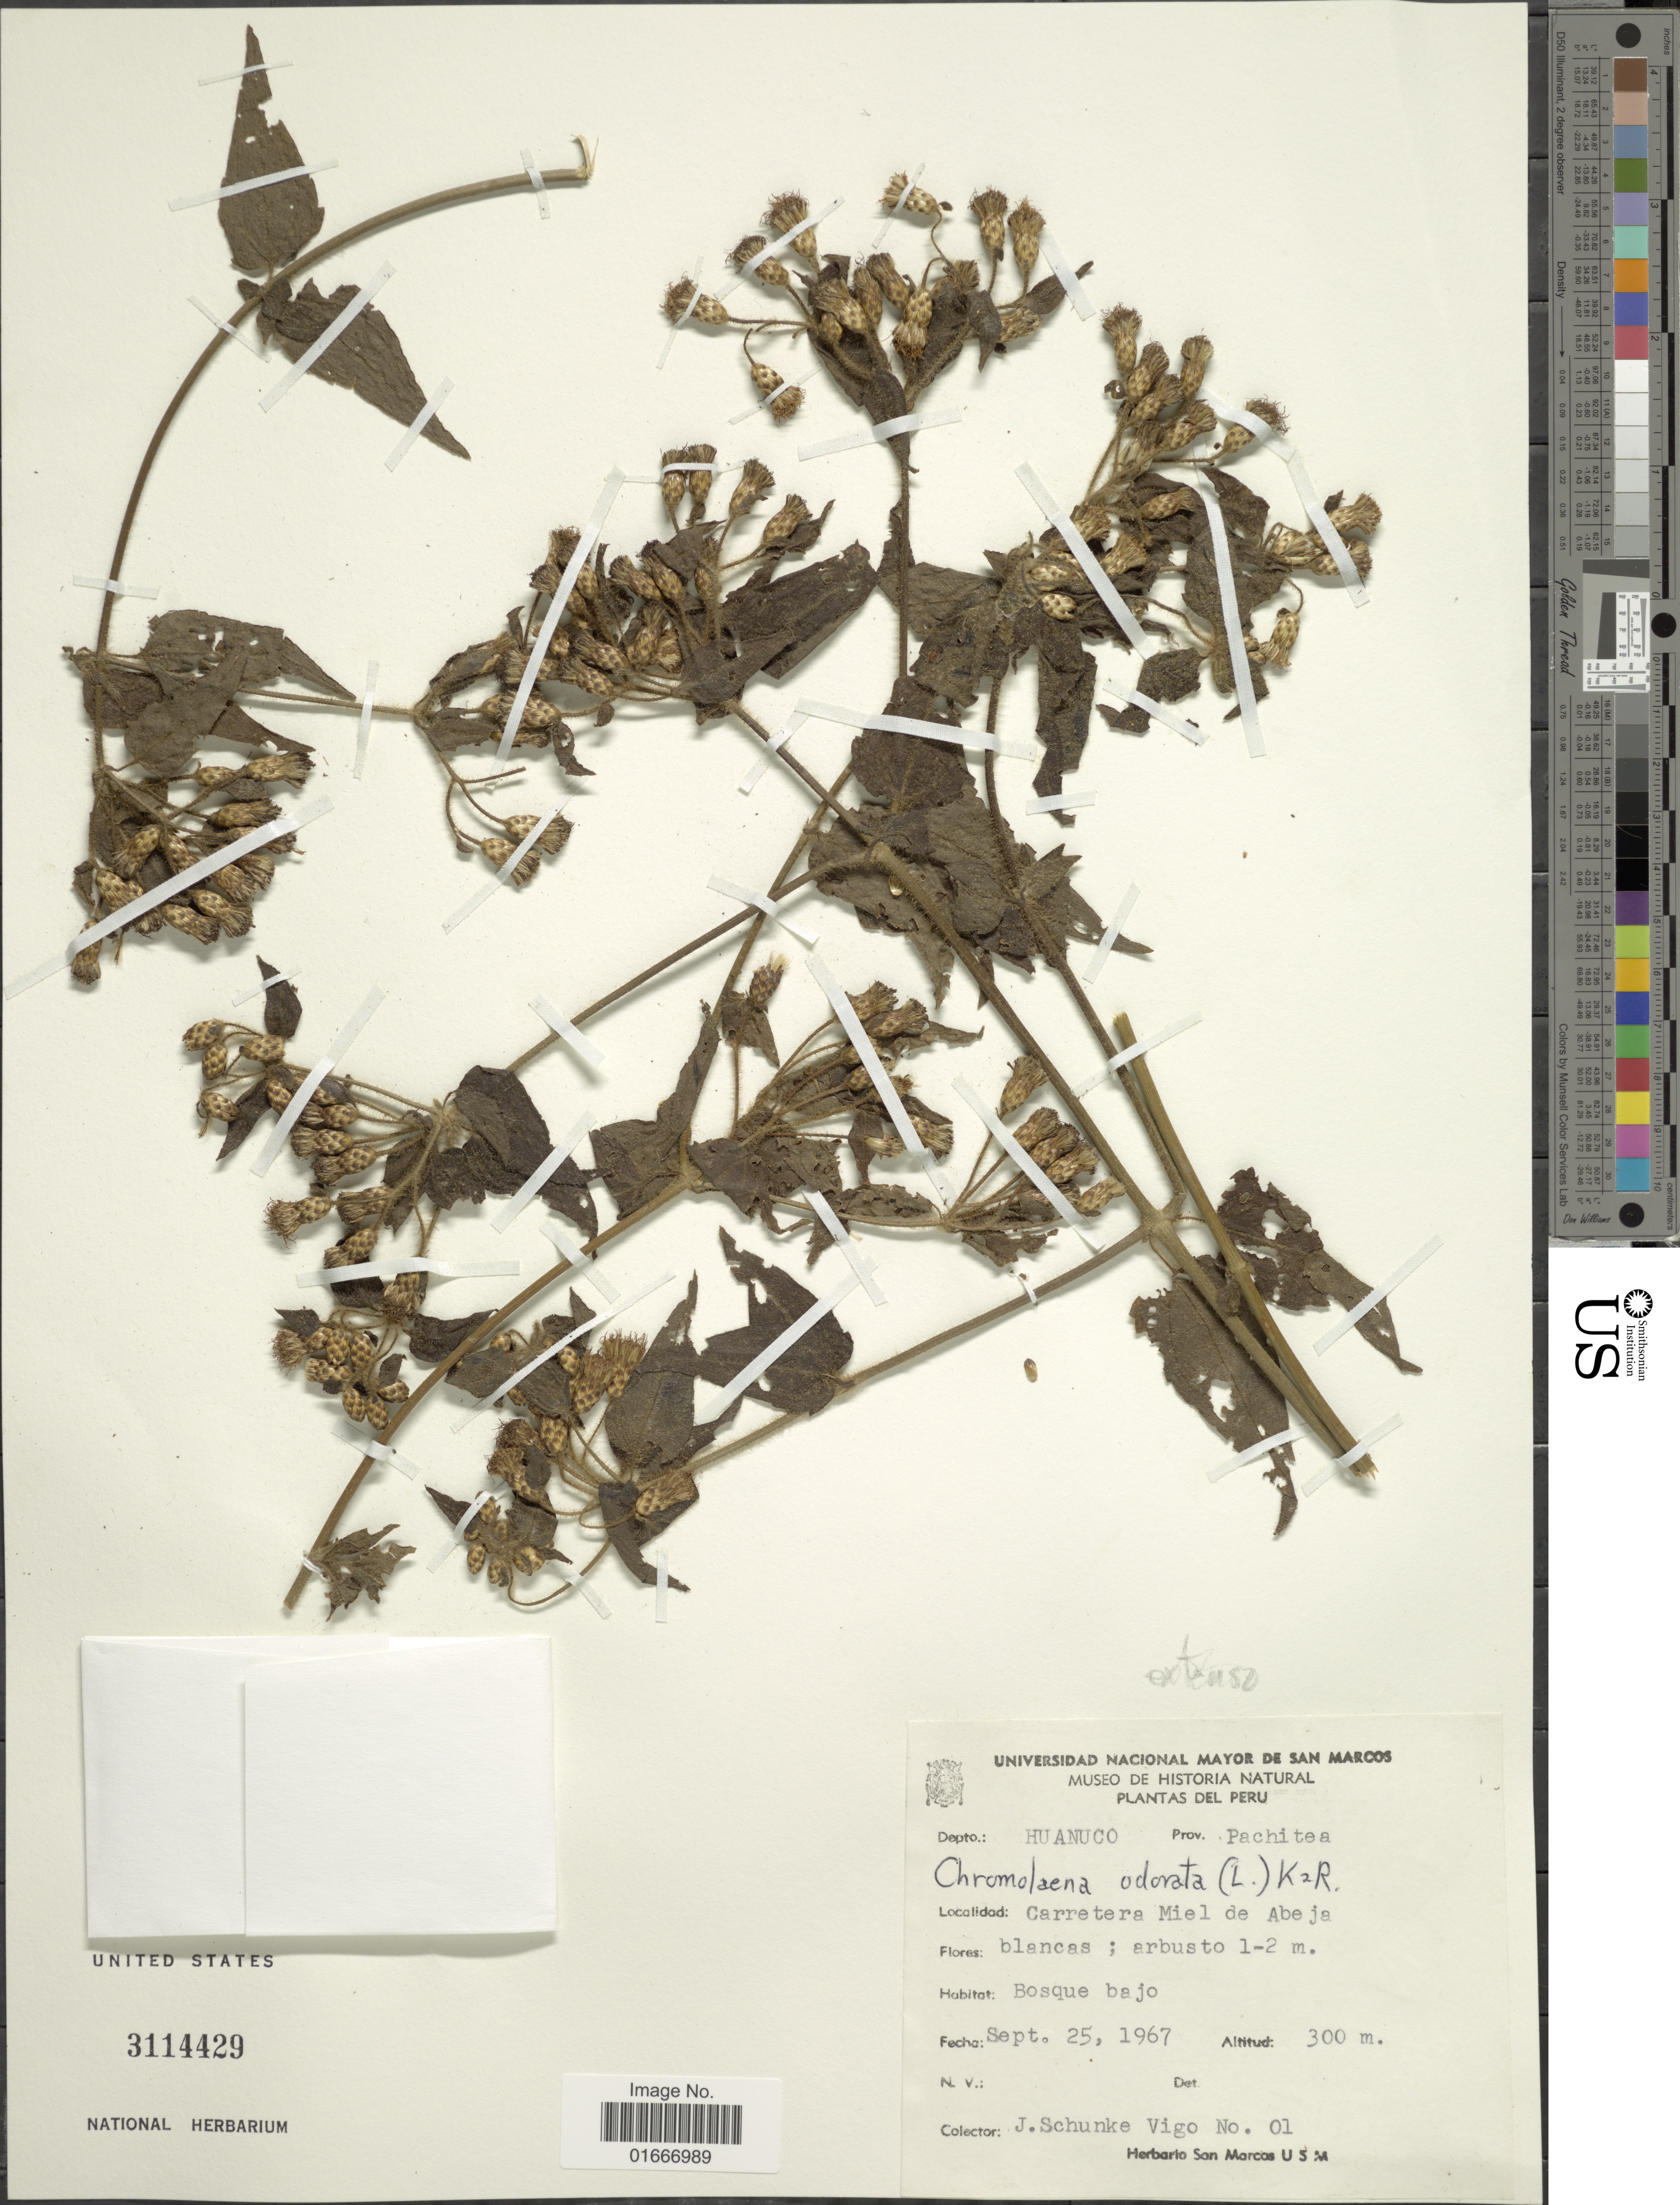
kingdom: Plantae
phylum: Tracheophyta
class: Magnoliopsida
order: Asterales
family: Asteraceae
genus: Chromolaena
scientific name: Chromolaena extensa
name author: (Gardner) R.M. King & H. Rob.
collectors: J. Schunke Vigo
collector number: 01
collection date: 1967-09-25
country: Peru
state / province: Huánuco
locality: Prov. Pachitea. Carretera Miel de Abeja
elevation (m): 300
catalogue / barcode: US 3114429